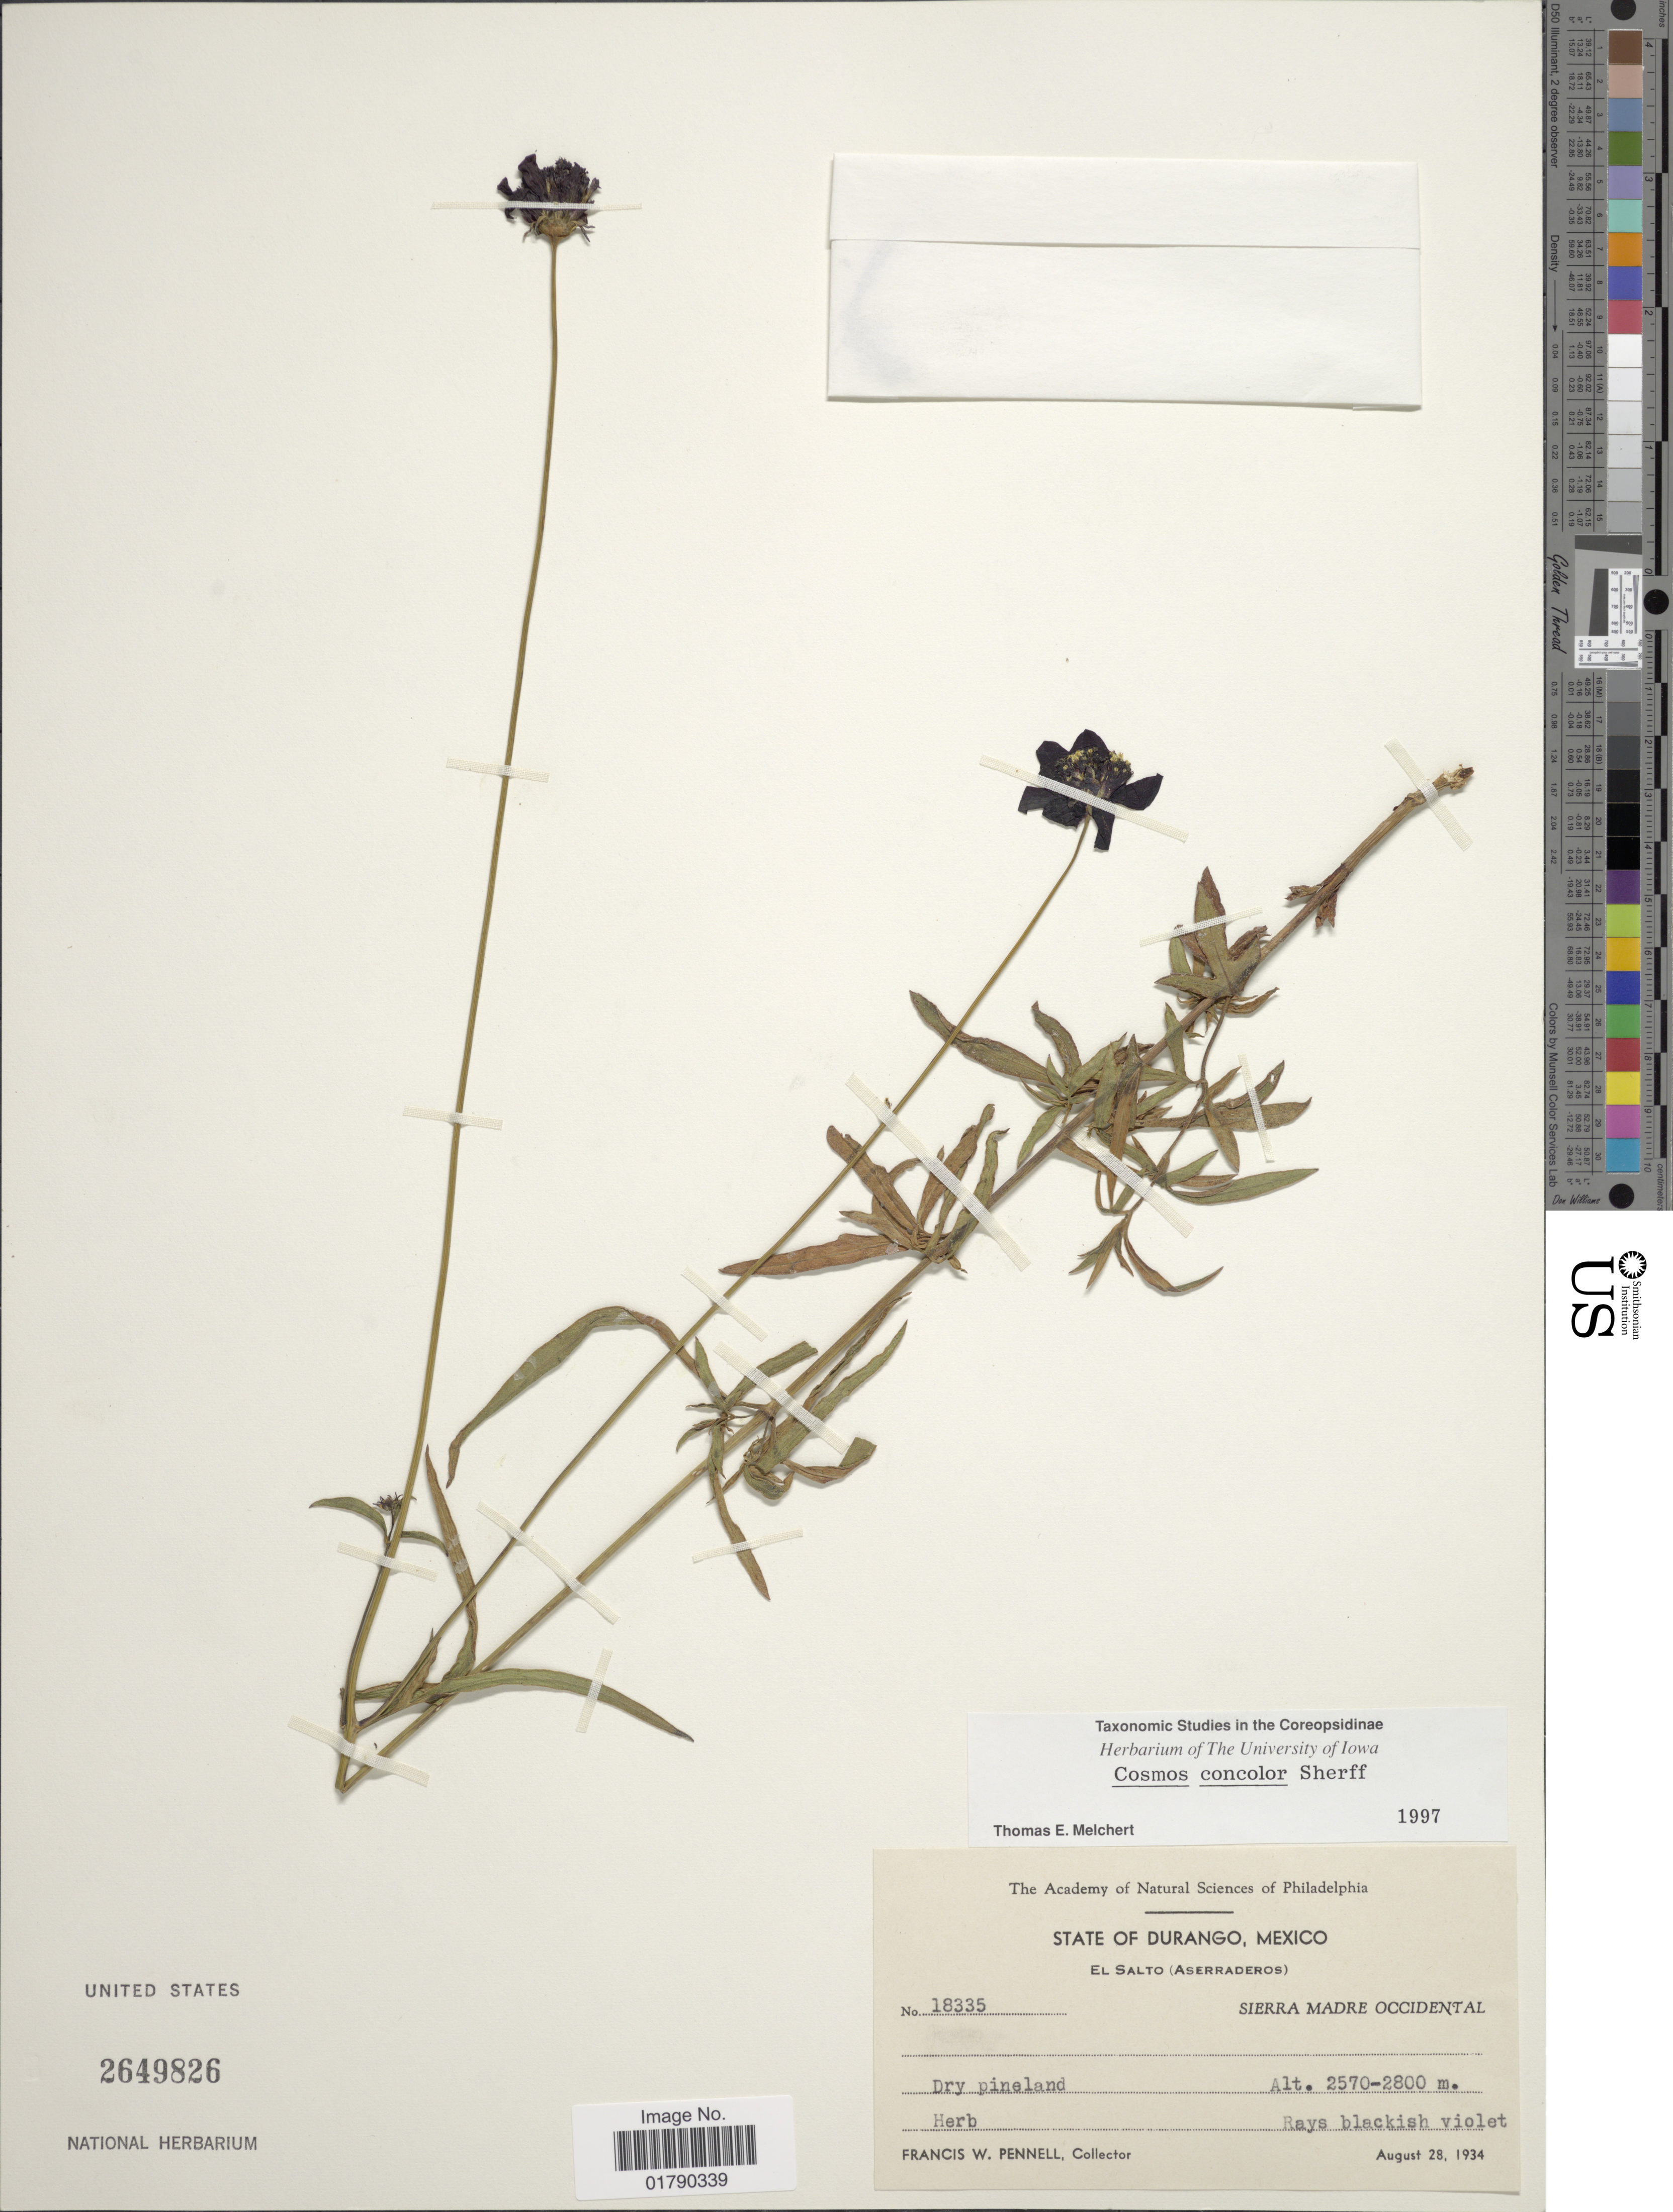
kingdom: Plantae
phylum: Tracheophyta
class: Magnoliopsida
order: Asterales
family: Asteraceae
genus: Cosmos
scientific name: Cosmos concolor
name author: Sherff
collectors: F. W. Pennell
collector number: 18335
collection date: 1934-08-28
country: Mexico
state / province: Durango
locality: El Salto (Aserraderos), Sierra Madre Occidental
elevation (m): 2570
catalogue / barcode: US 2649826